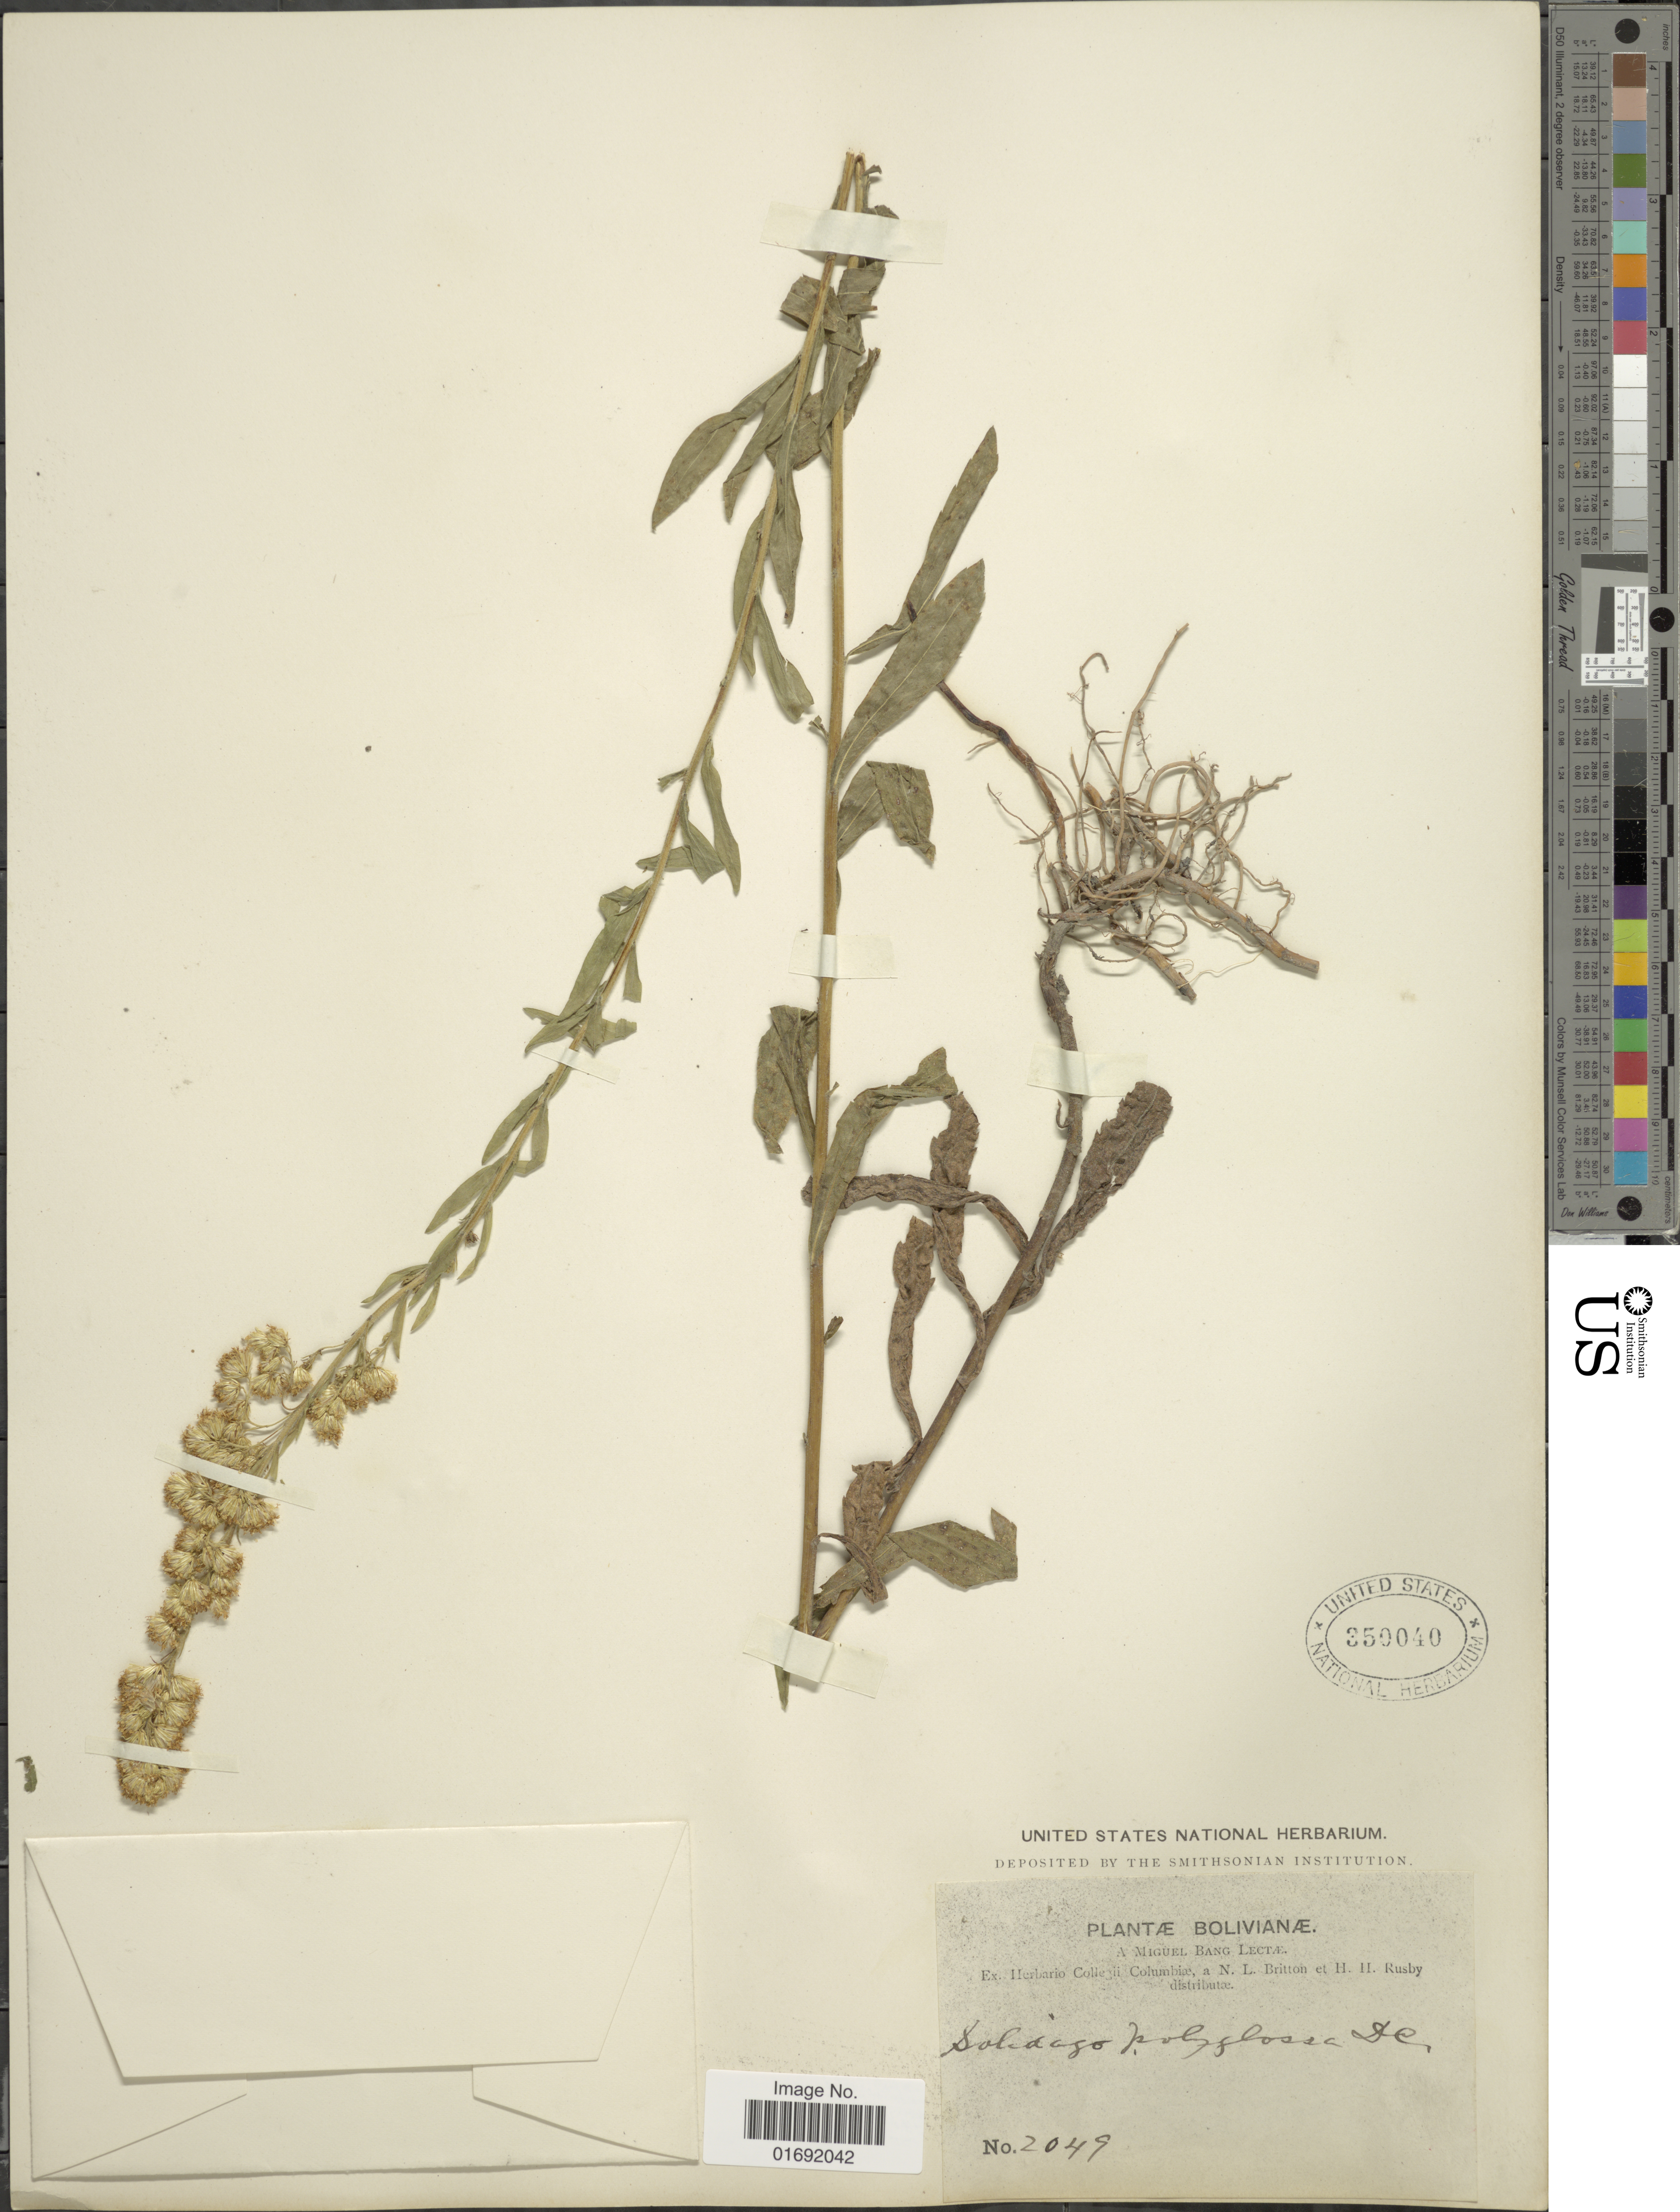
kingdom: Plantae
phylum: Tracheophyta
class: Magnoliopsida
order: Asterales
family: Asteraceae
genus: Solidago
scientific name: Solidago polyglossa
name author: DC.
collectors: M. Bang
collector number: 2049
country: Bolivia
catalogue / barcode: US 350040